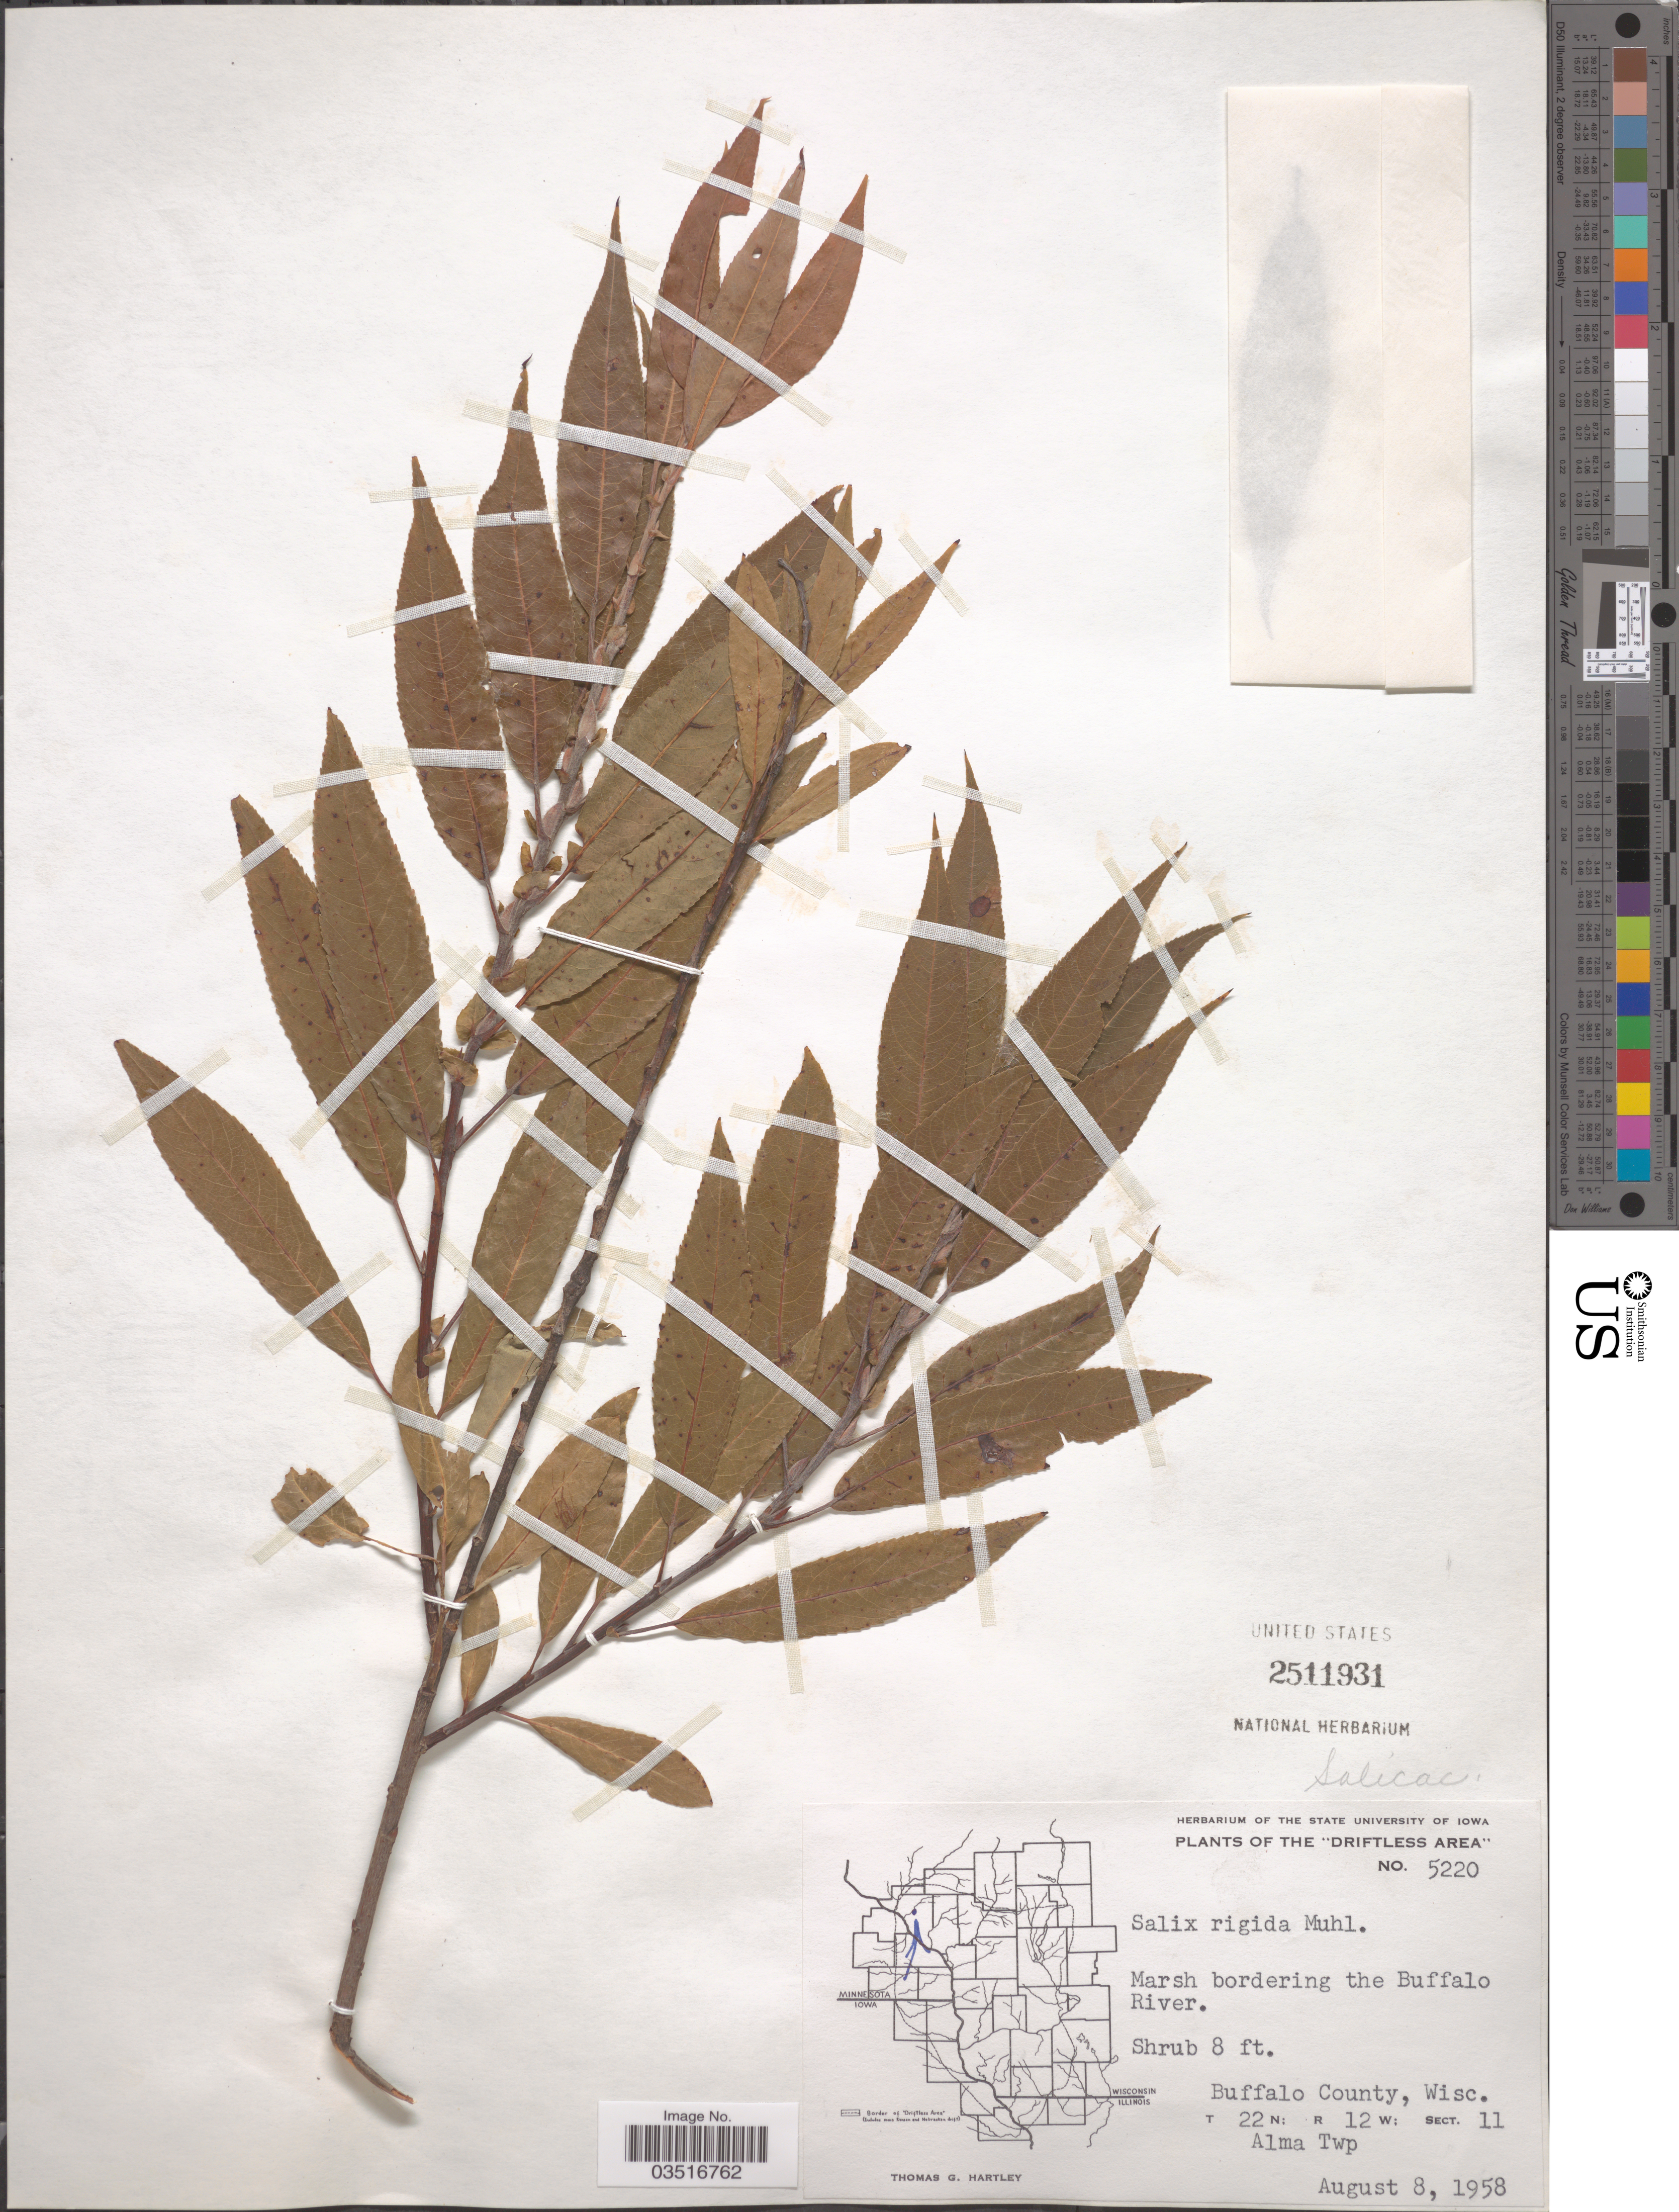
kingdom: Plantae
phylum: Tracheophyta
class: Magnoliopsida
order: Malpighiales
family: Salicaceae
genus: Salix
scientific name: Salix rigida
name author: Muhl.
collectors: T. G. Hartley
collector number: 5220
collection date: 1958-08-08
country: United States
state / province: Wisconsin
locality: Marsh bordering the Buffalo River. Buffalo County. T 22 N; R12 W; Sect. 11. Alpa Twp.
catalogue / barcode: US 2511931